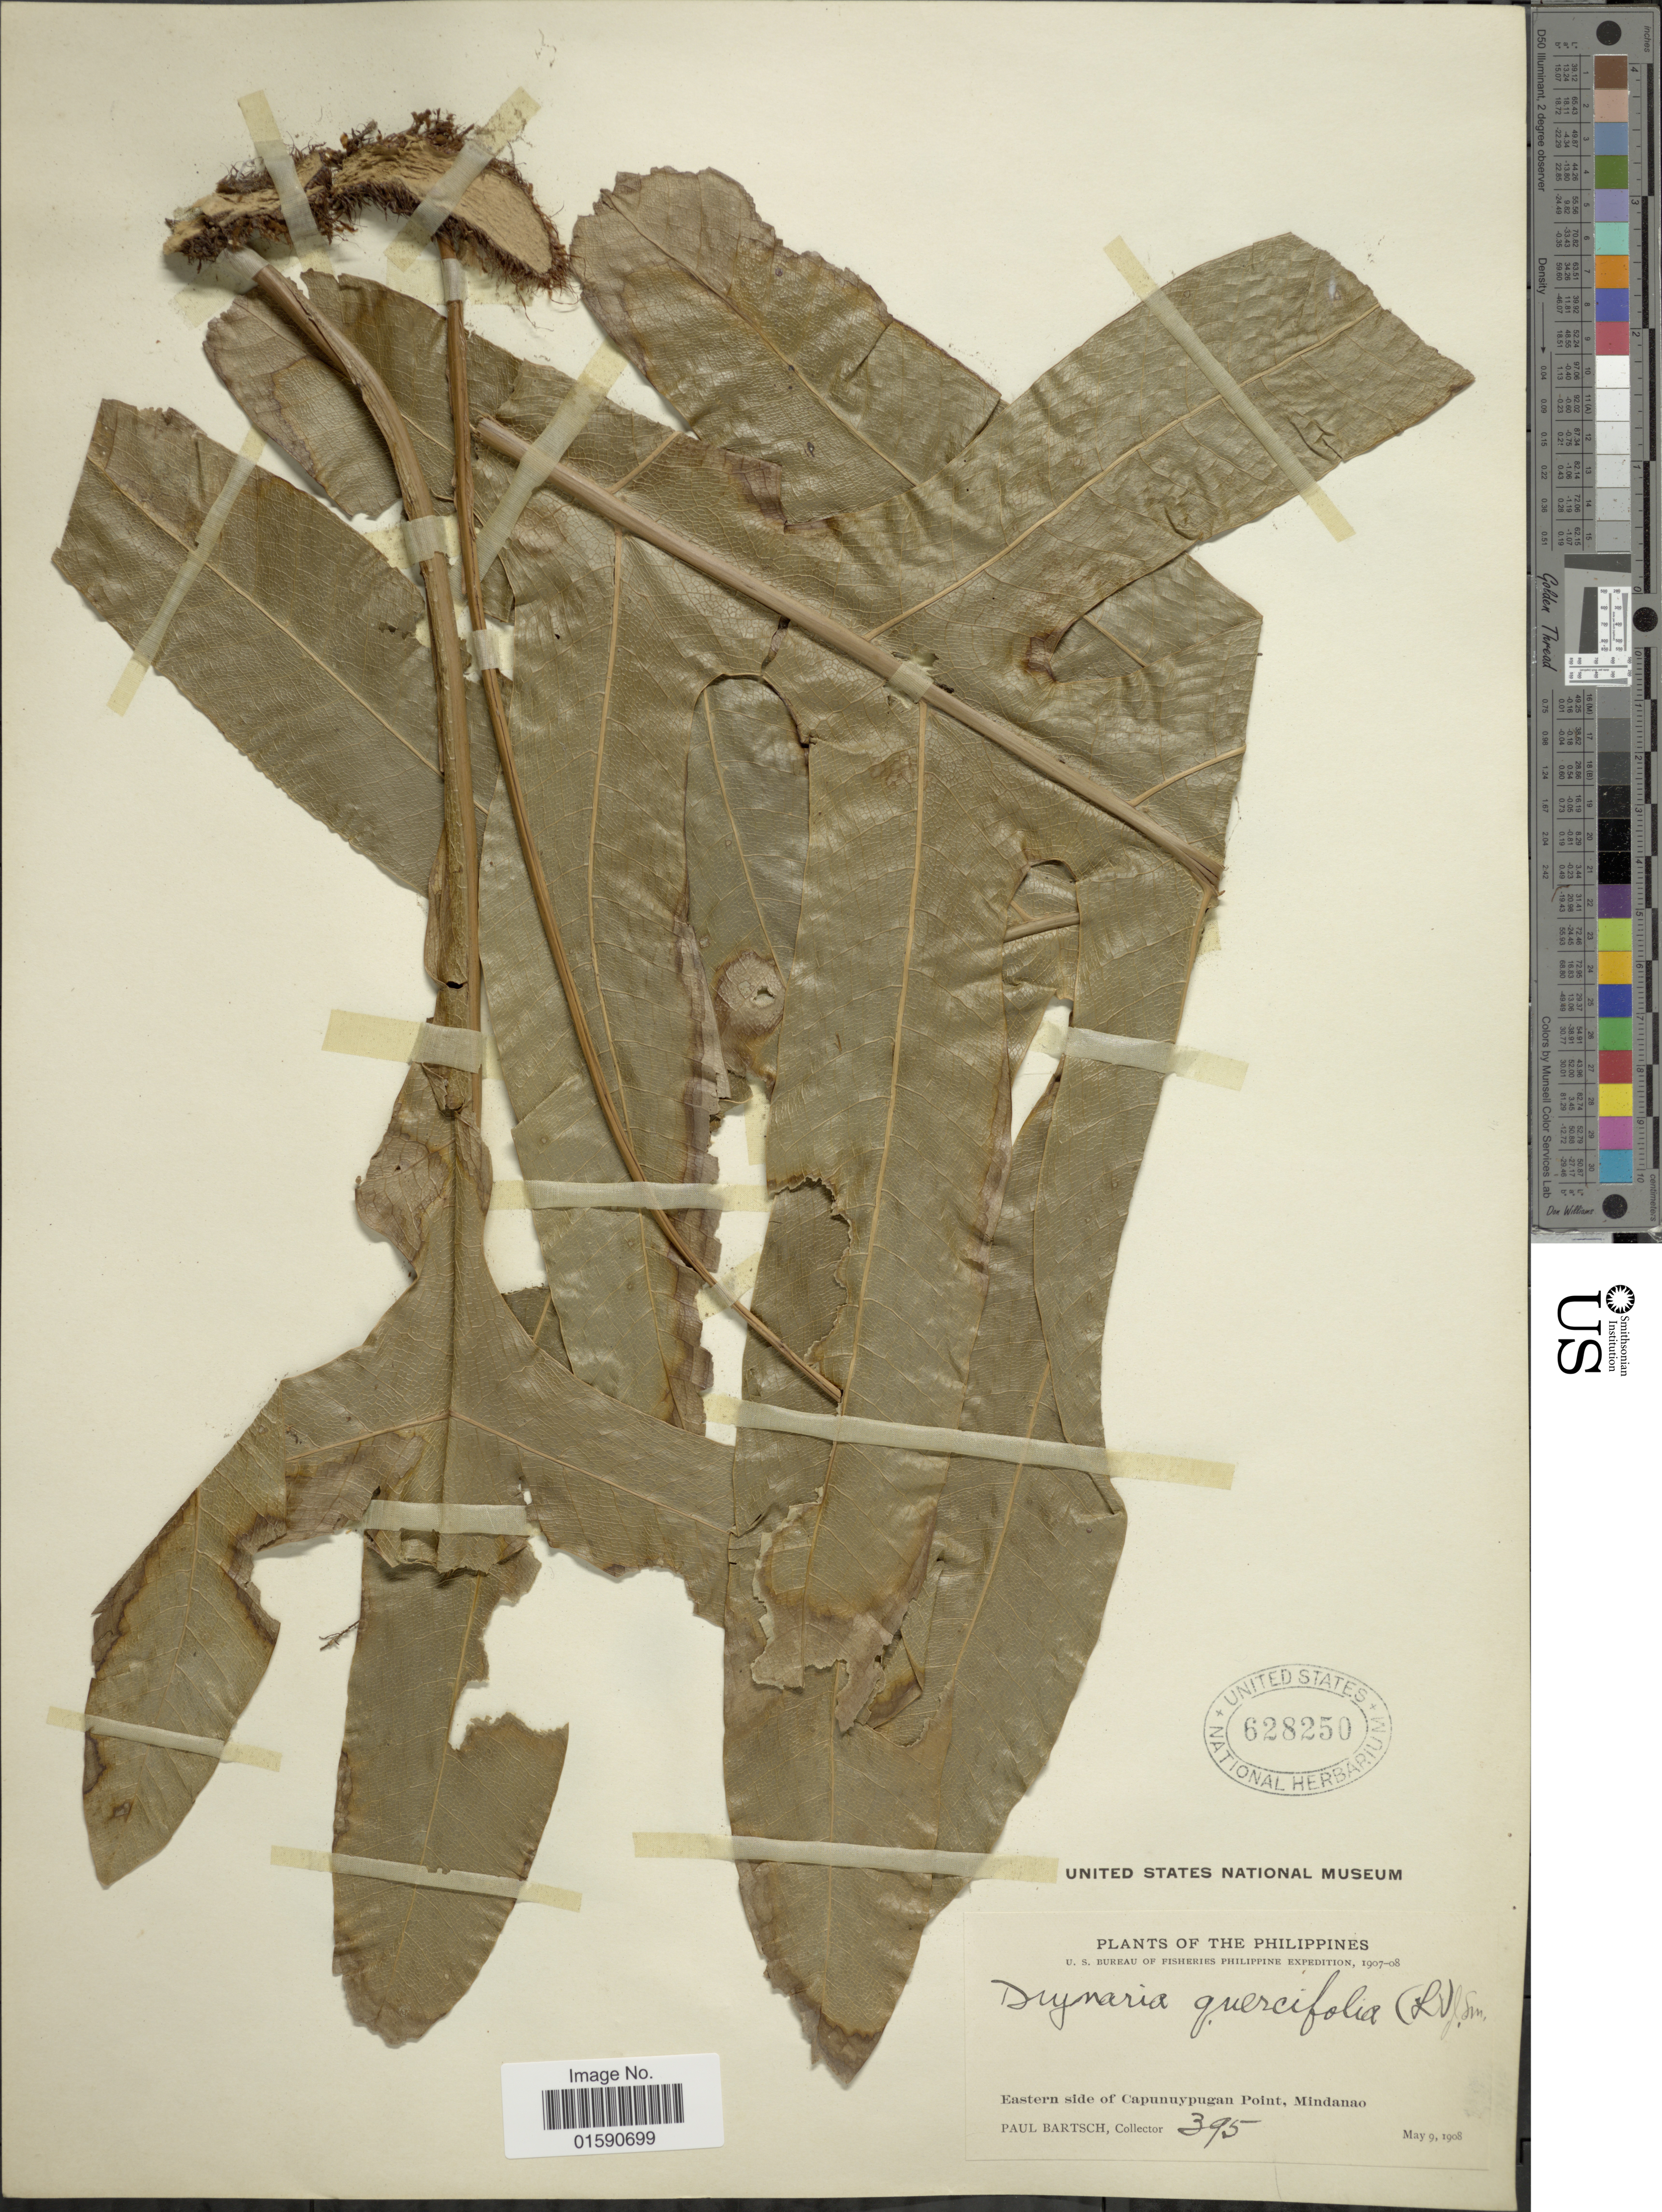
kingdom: Plantae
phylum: Tracheophyta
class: Polypodiopsida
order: Polypodiales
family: Polypodiaceae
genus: Drynaria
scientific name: Drynaria quercifolia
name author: (L.) J. Sm.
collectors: P. Bartsch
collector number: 395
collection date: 1908-05-09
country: Philippines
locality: Eastern slope of Capunuypugan Point, Mindanao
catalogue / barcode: US 628250